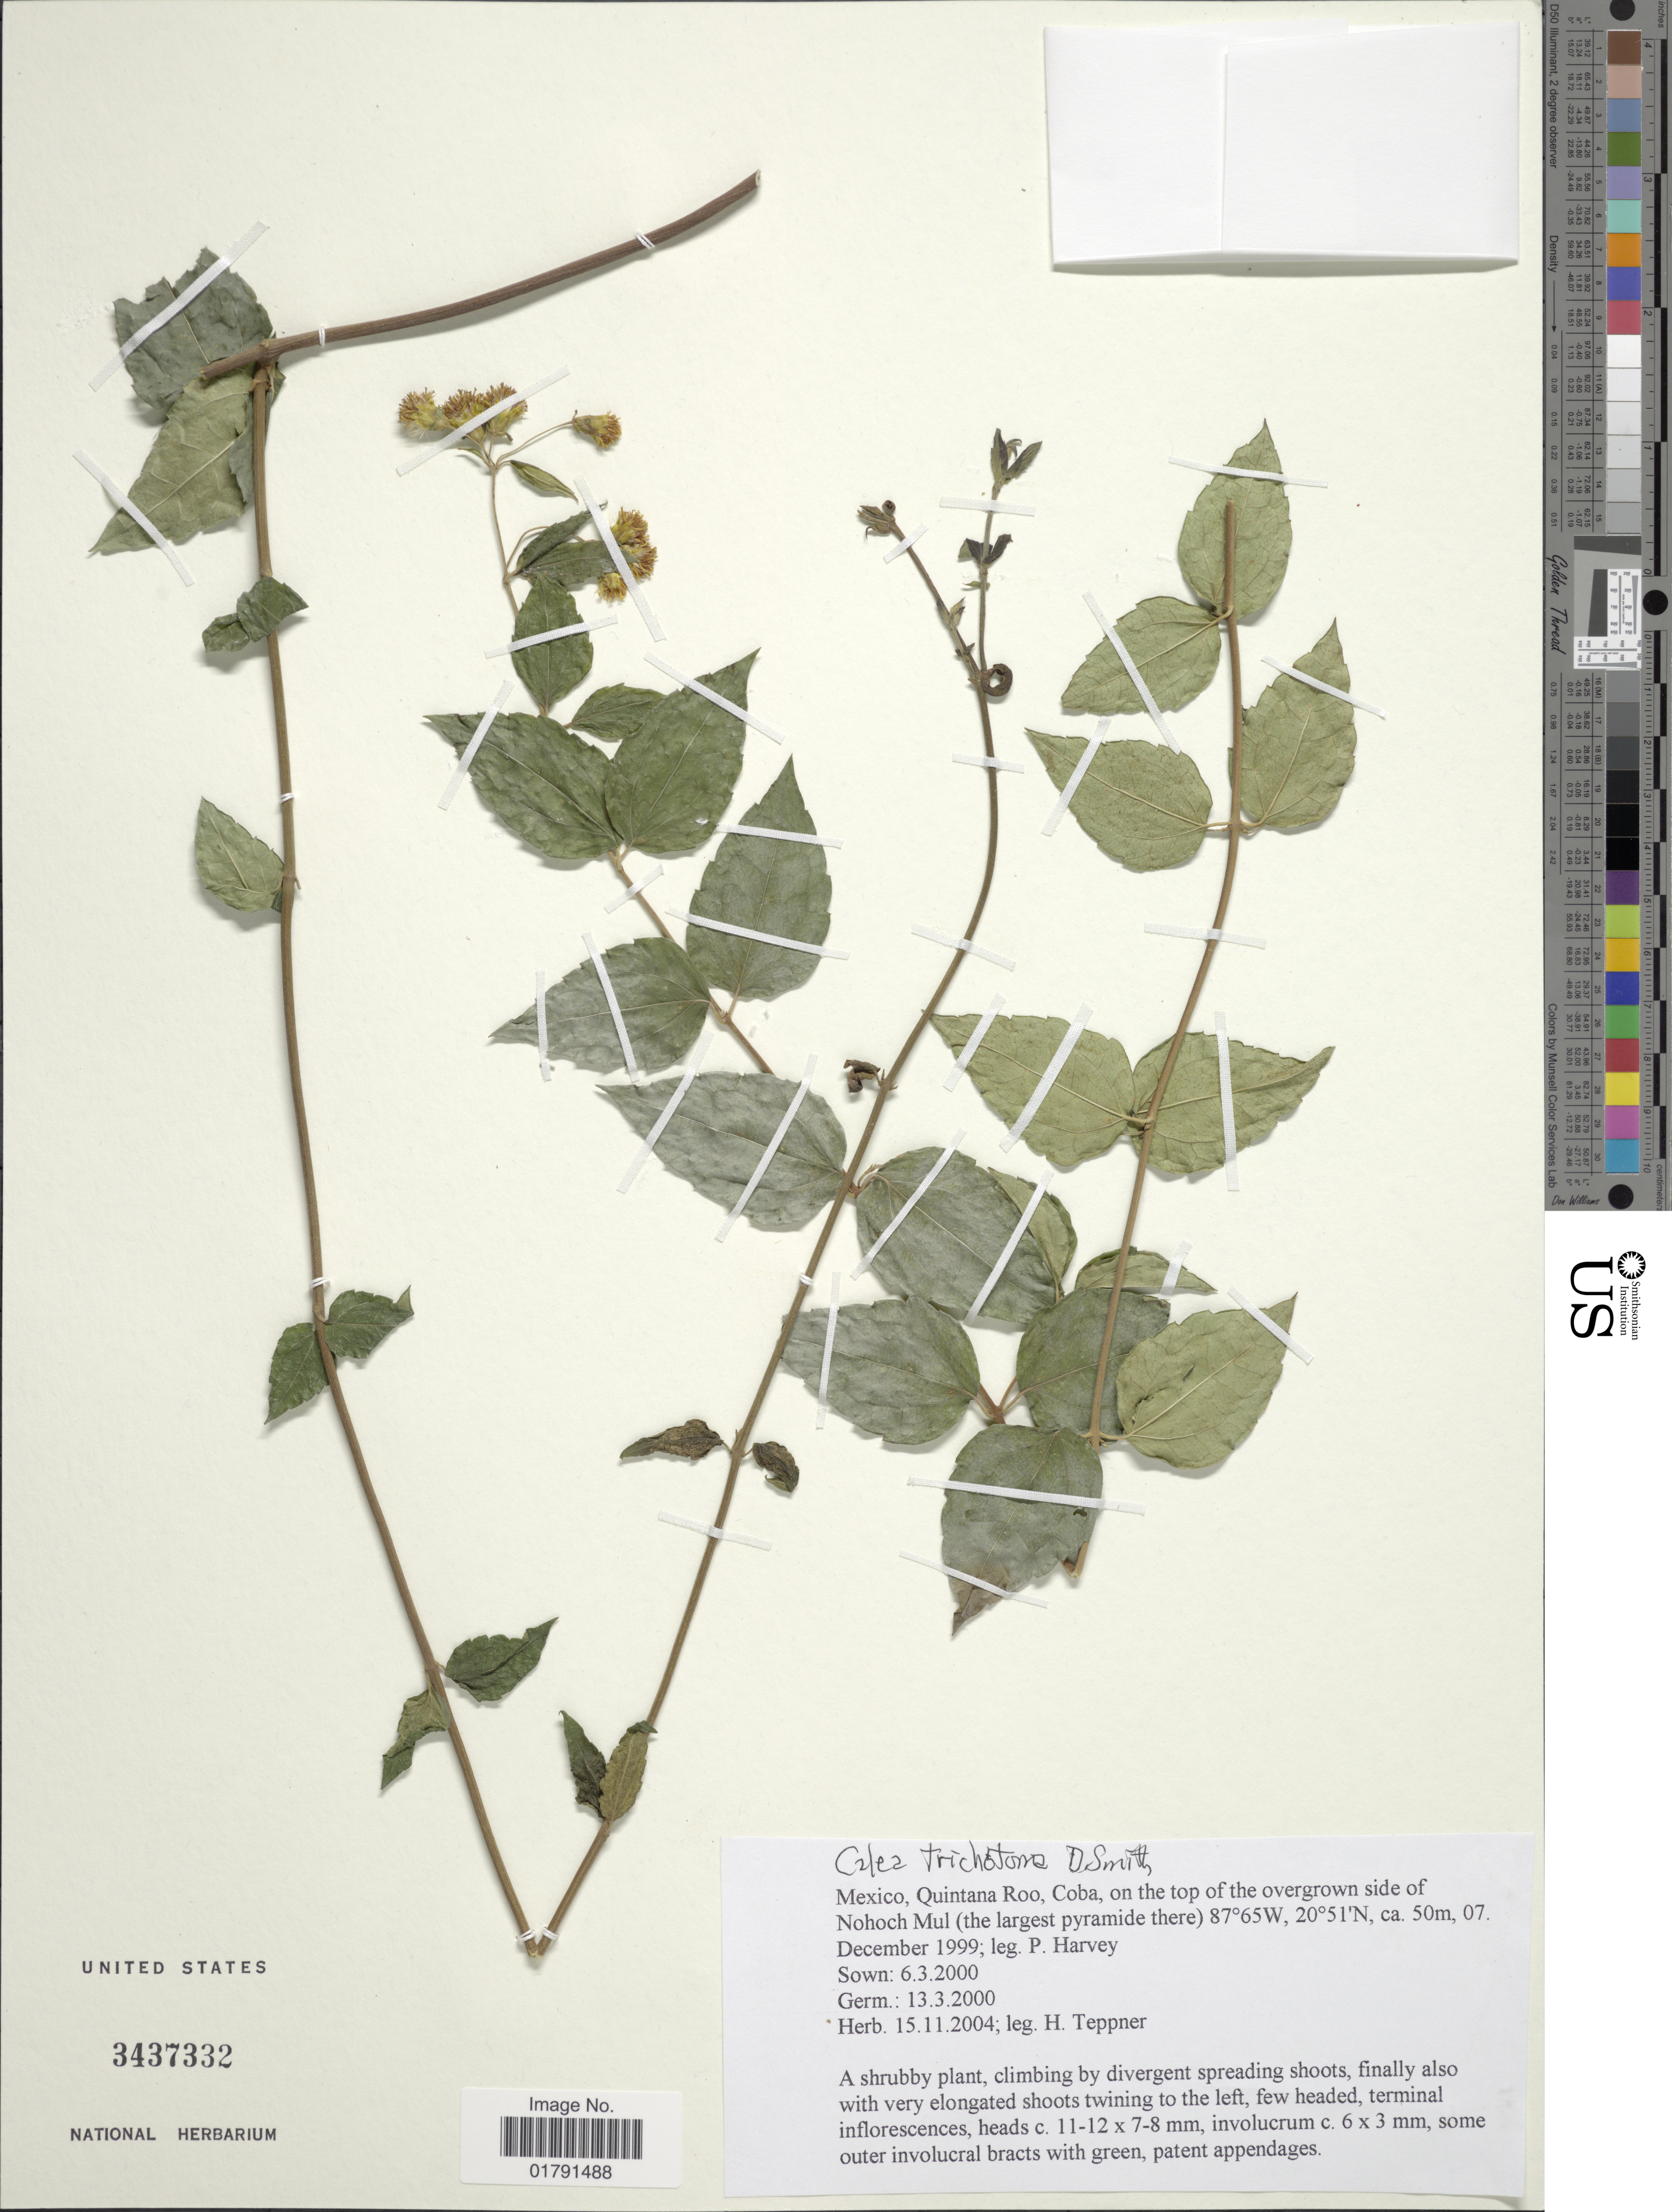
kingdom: Plantae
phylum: Tracheophyta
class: Magnoliopsida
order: Asterales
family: Asteraceae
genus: Calea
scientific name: Calea trichotoma var. peckii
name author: Wussow &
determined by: Bueno, Vinicius Resende, (ICN), Universidade Federal do Rio Grande do Sul (BRAZIL)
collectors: P. Harvey & H. Teppner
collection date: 1999-12-07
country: Mexico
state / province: Quintana Roo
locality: Coba, on the top of the overgrown side of Nohoch Mul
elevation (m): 50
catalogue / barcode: US 3437332